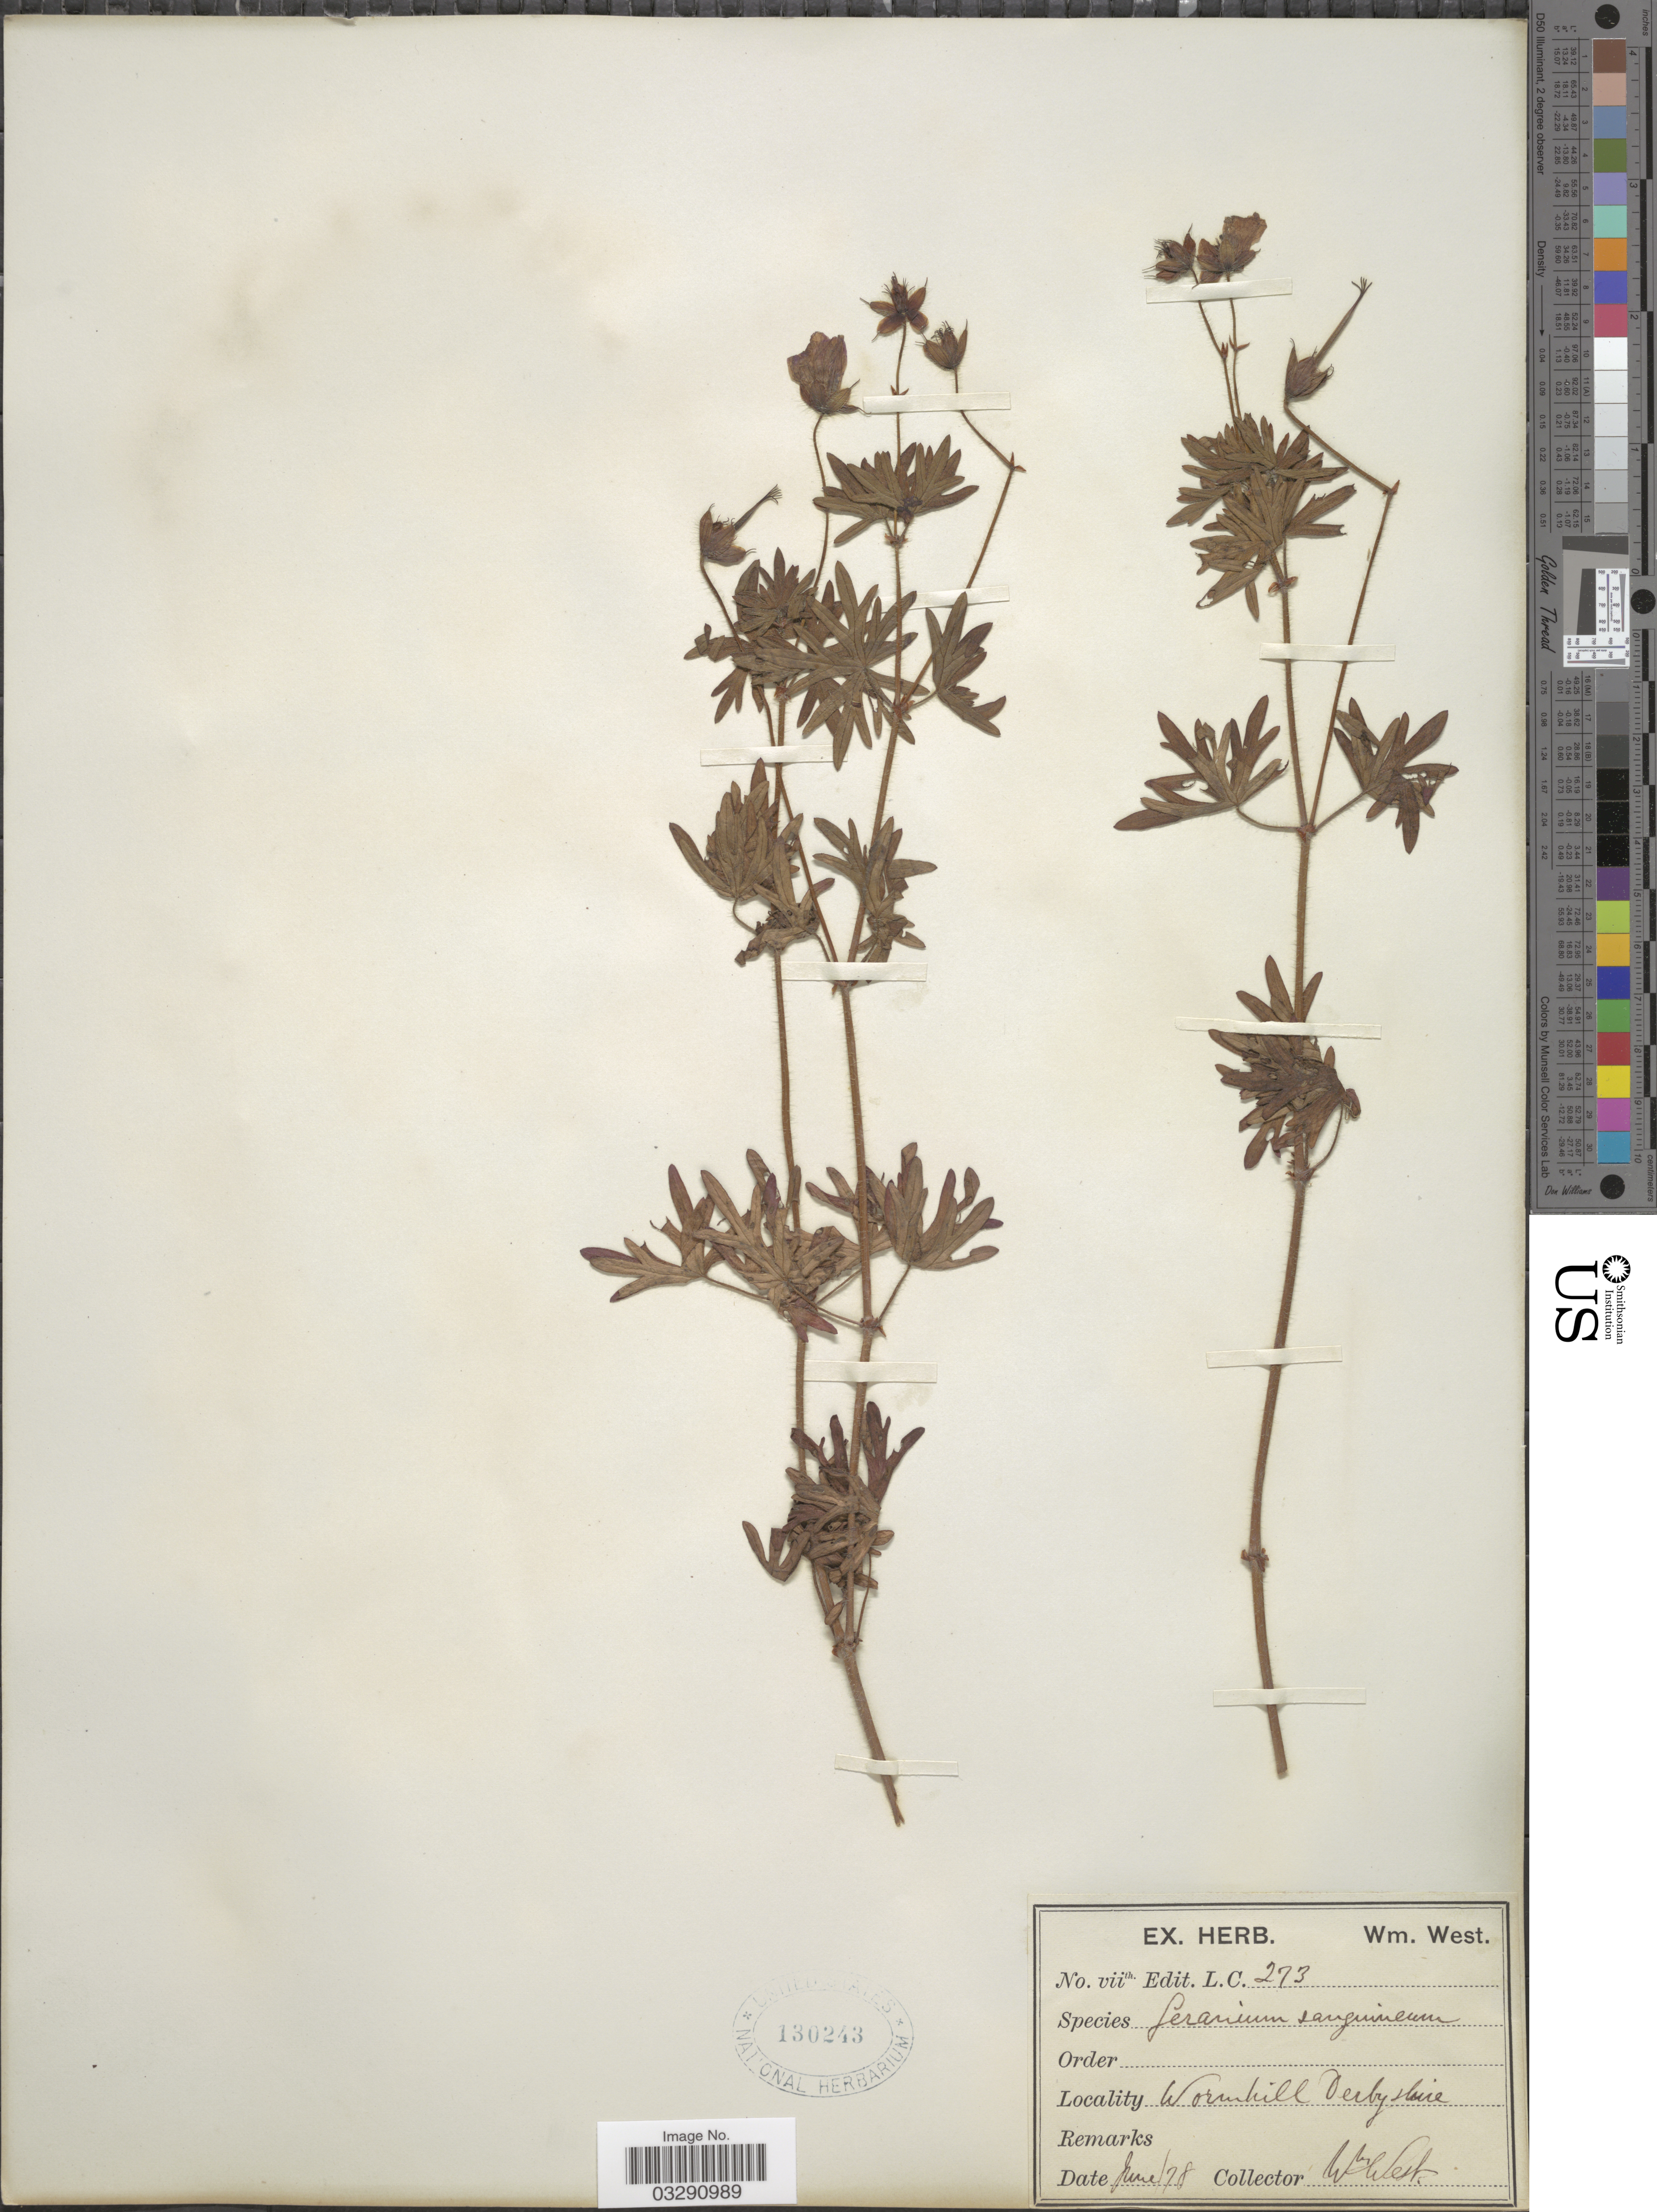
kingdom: Plantae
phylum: Tracheophyta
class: Magnoliopsida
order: Geraniales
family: Geraniaceae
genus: Geranium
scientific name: Geranium sanguineum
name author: L.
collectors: W. West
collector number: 273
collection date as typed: Transcribed d/m/y: /6/78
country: United Kingdom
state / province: England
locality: Wormhill Derbyshire.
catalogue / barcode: US 130243